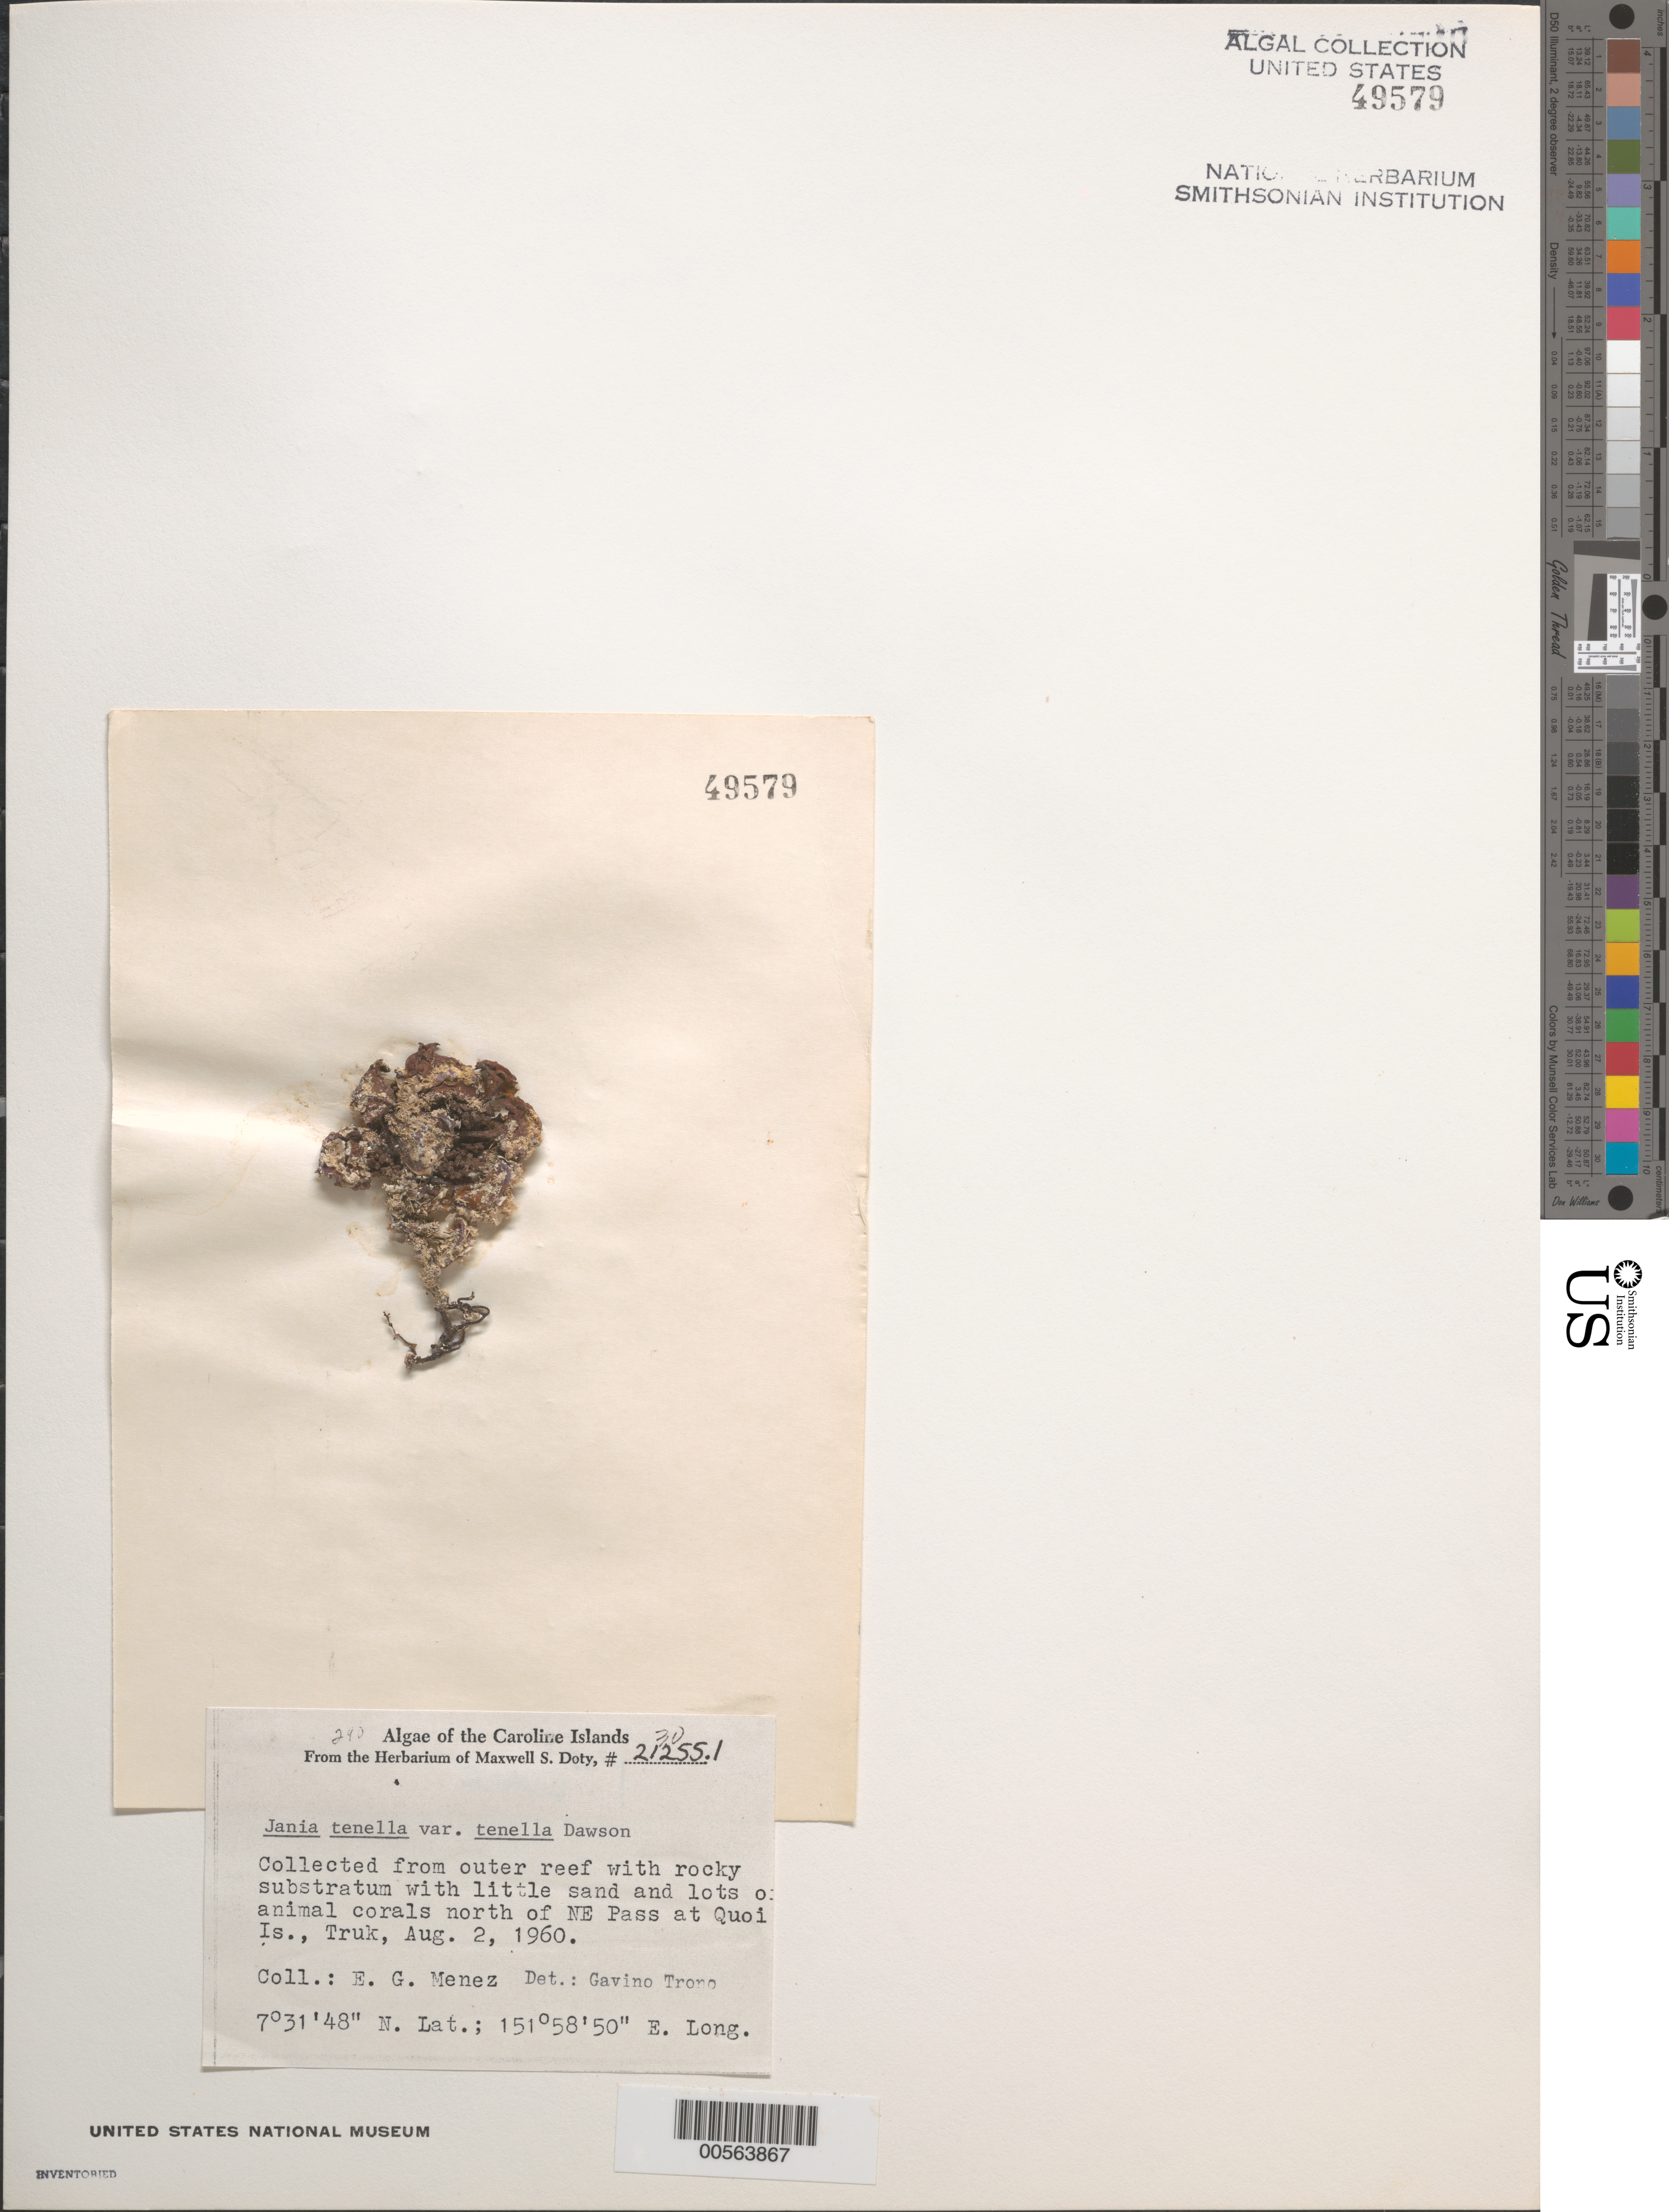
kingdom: Plantae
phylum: Rhodophyta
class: Florideophyceae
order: Corallinales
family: Corallinaceae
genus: Jania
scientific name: Jania tenella var. tenella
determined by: Trono, Gavino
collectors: Meñez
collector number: MSD 21255.1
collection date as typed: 02 Aug 1960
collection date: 1960-08-02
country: Micronesia, Federated States of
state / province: Truk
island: Truk (Chuuk) Is.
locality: Quoi Islet, N of Northeast pass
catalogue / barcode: US 49579